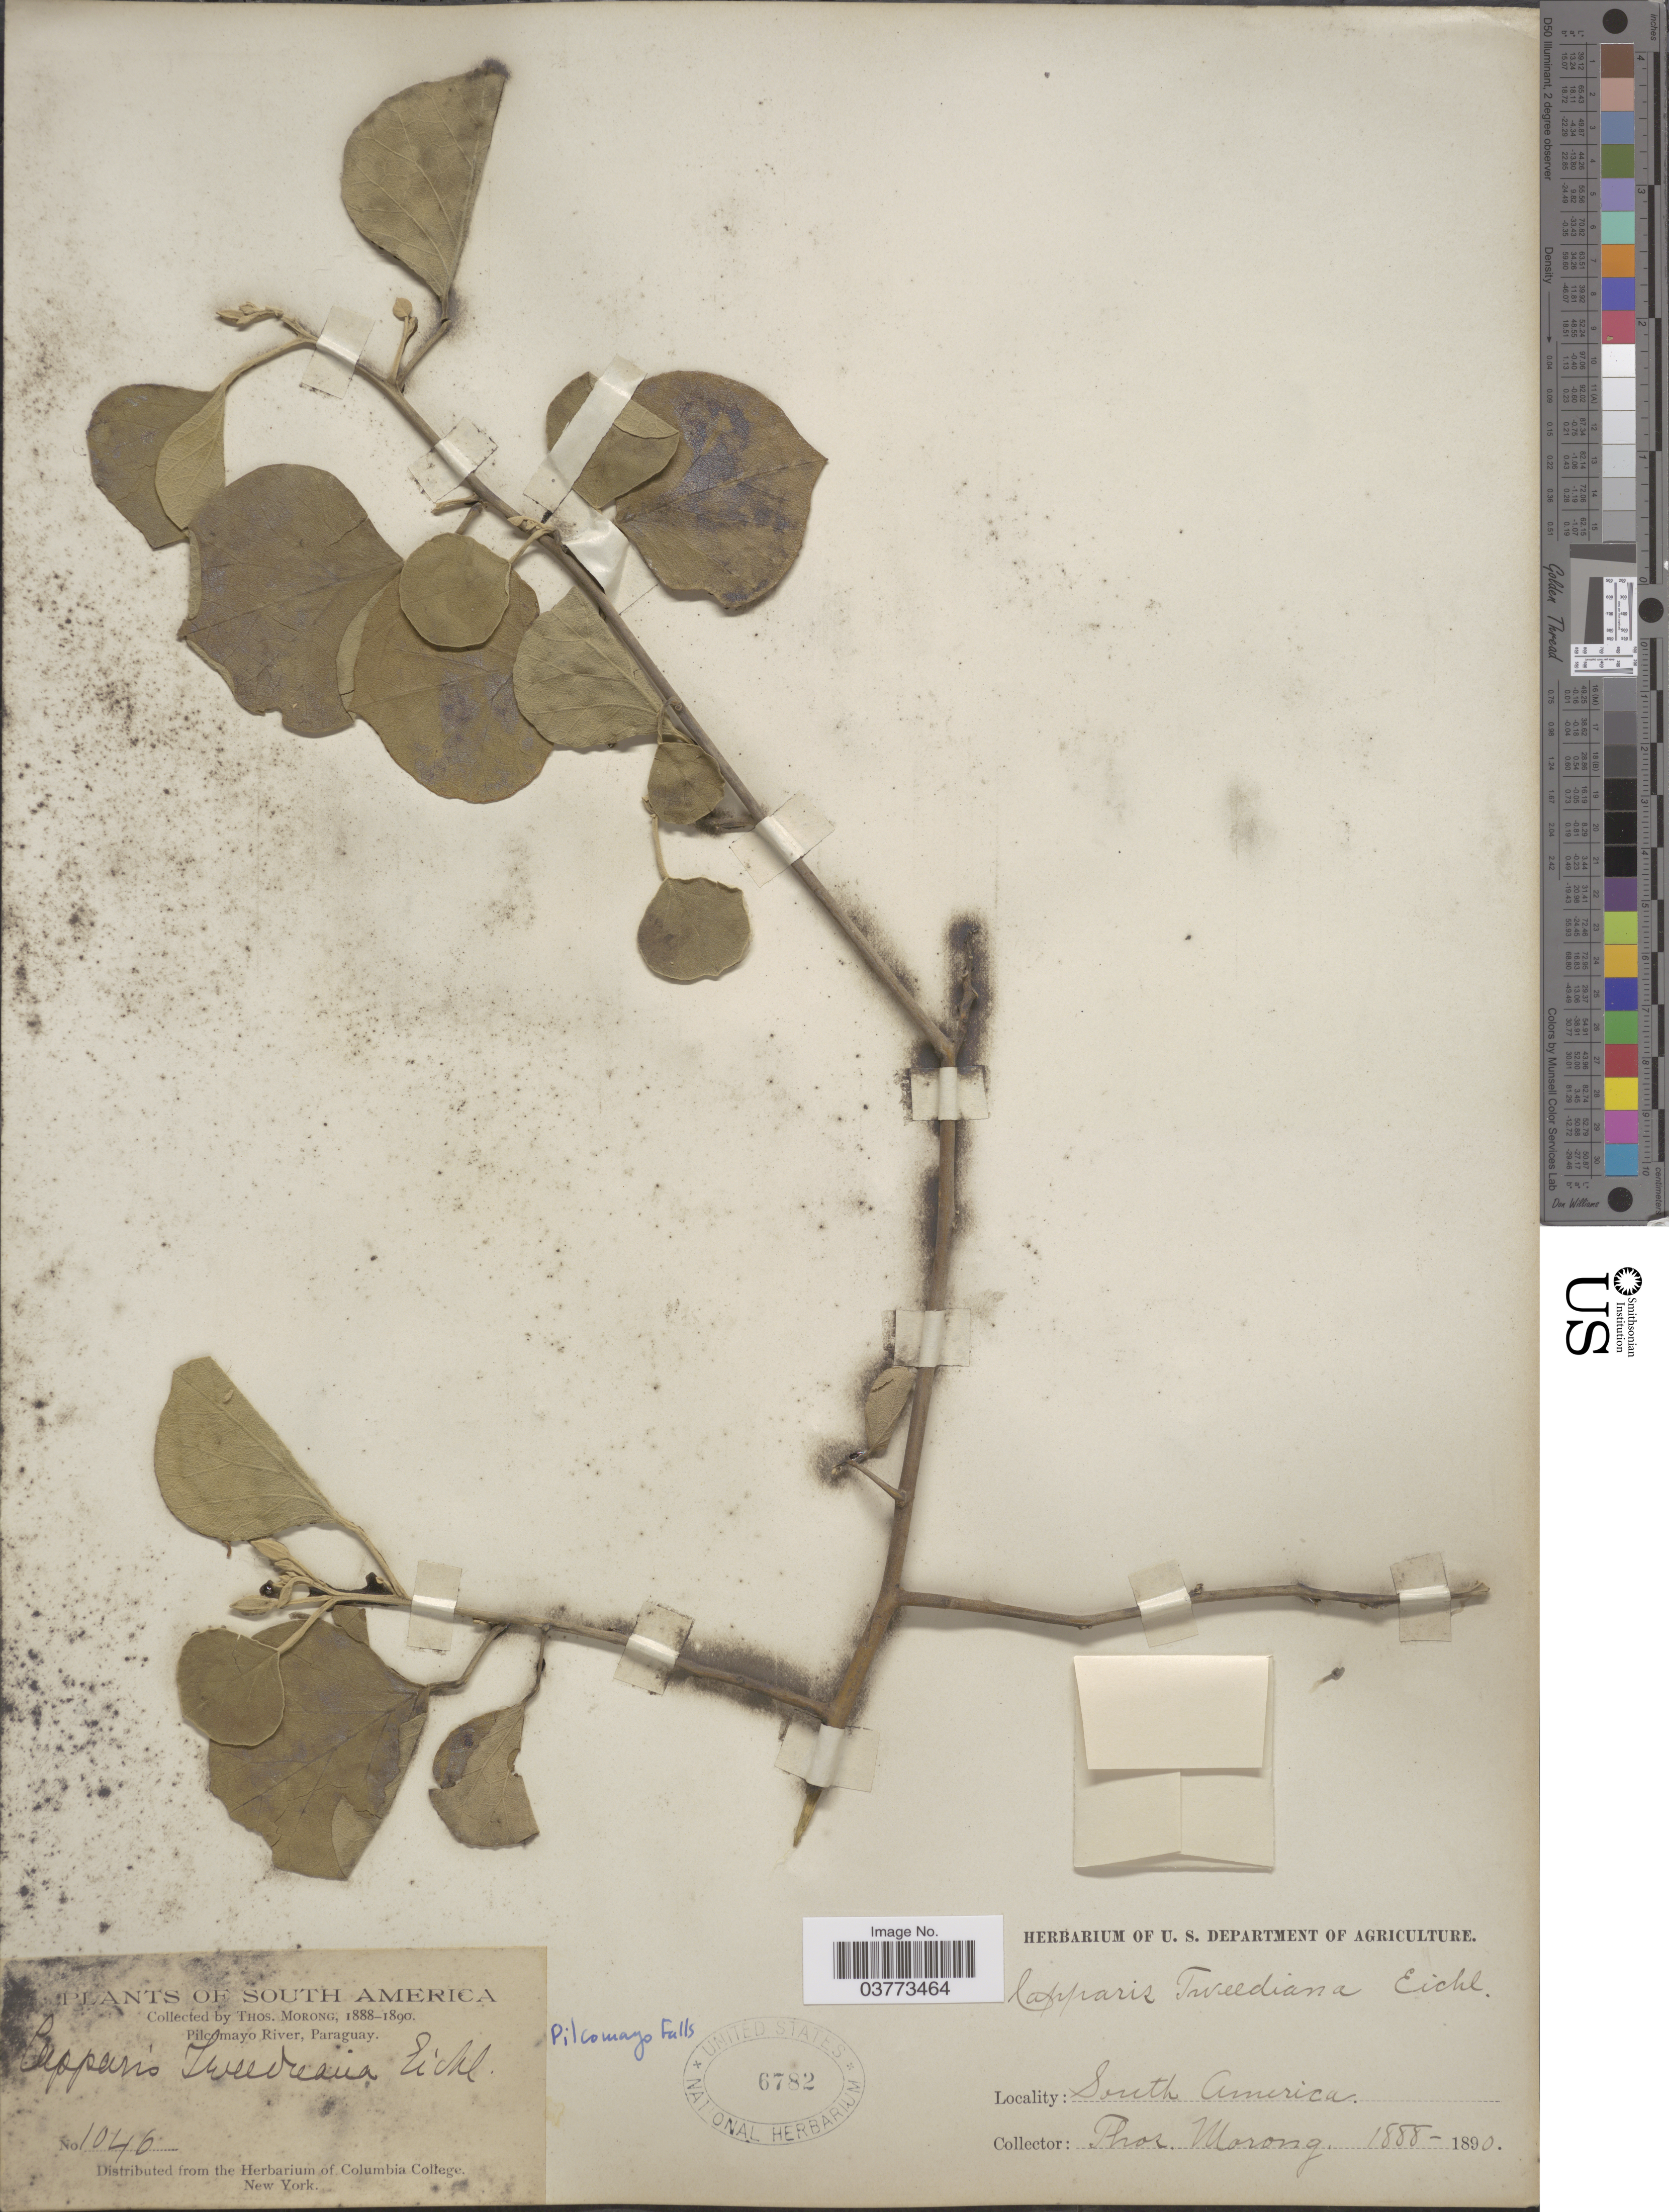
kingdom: Plantae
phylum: Tracheophyta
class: Magnoliopsida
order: Brassicales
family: Capparaceae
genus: Capparicordis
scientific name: Capparicordis tweediana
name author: (Eichler) Iltis & Cornejo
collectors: ex herb. T. Morong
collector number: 1046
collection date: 1888/1890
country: Paraguay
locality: Pilcomayo River. Pilcomayo Falls.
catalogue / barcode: US 6782